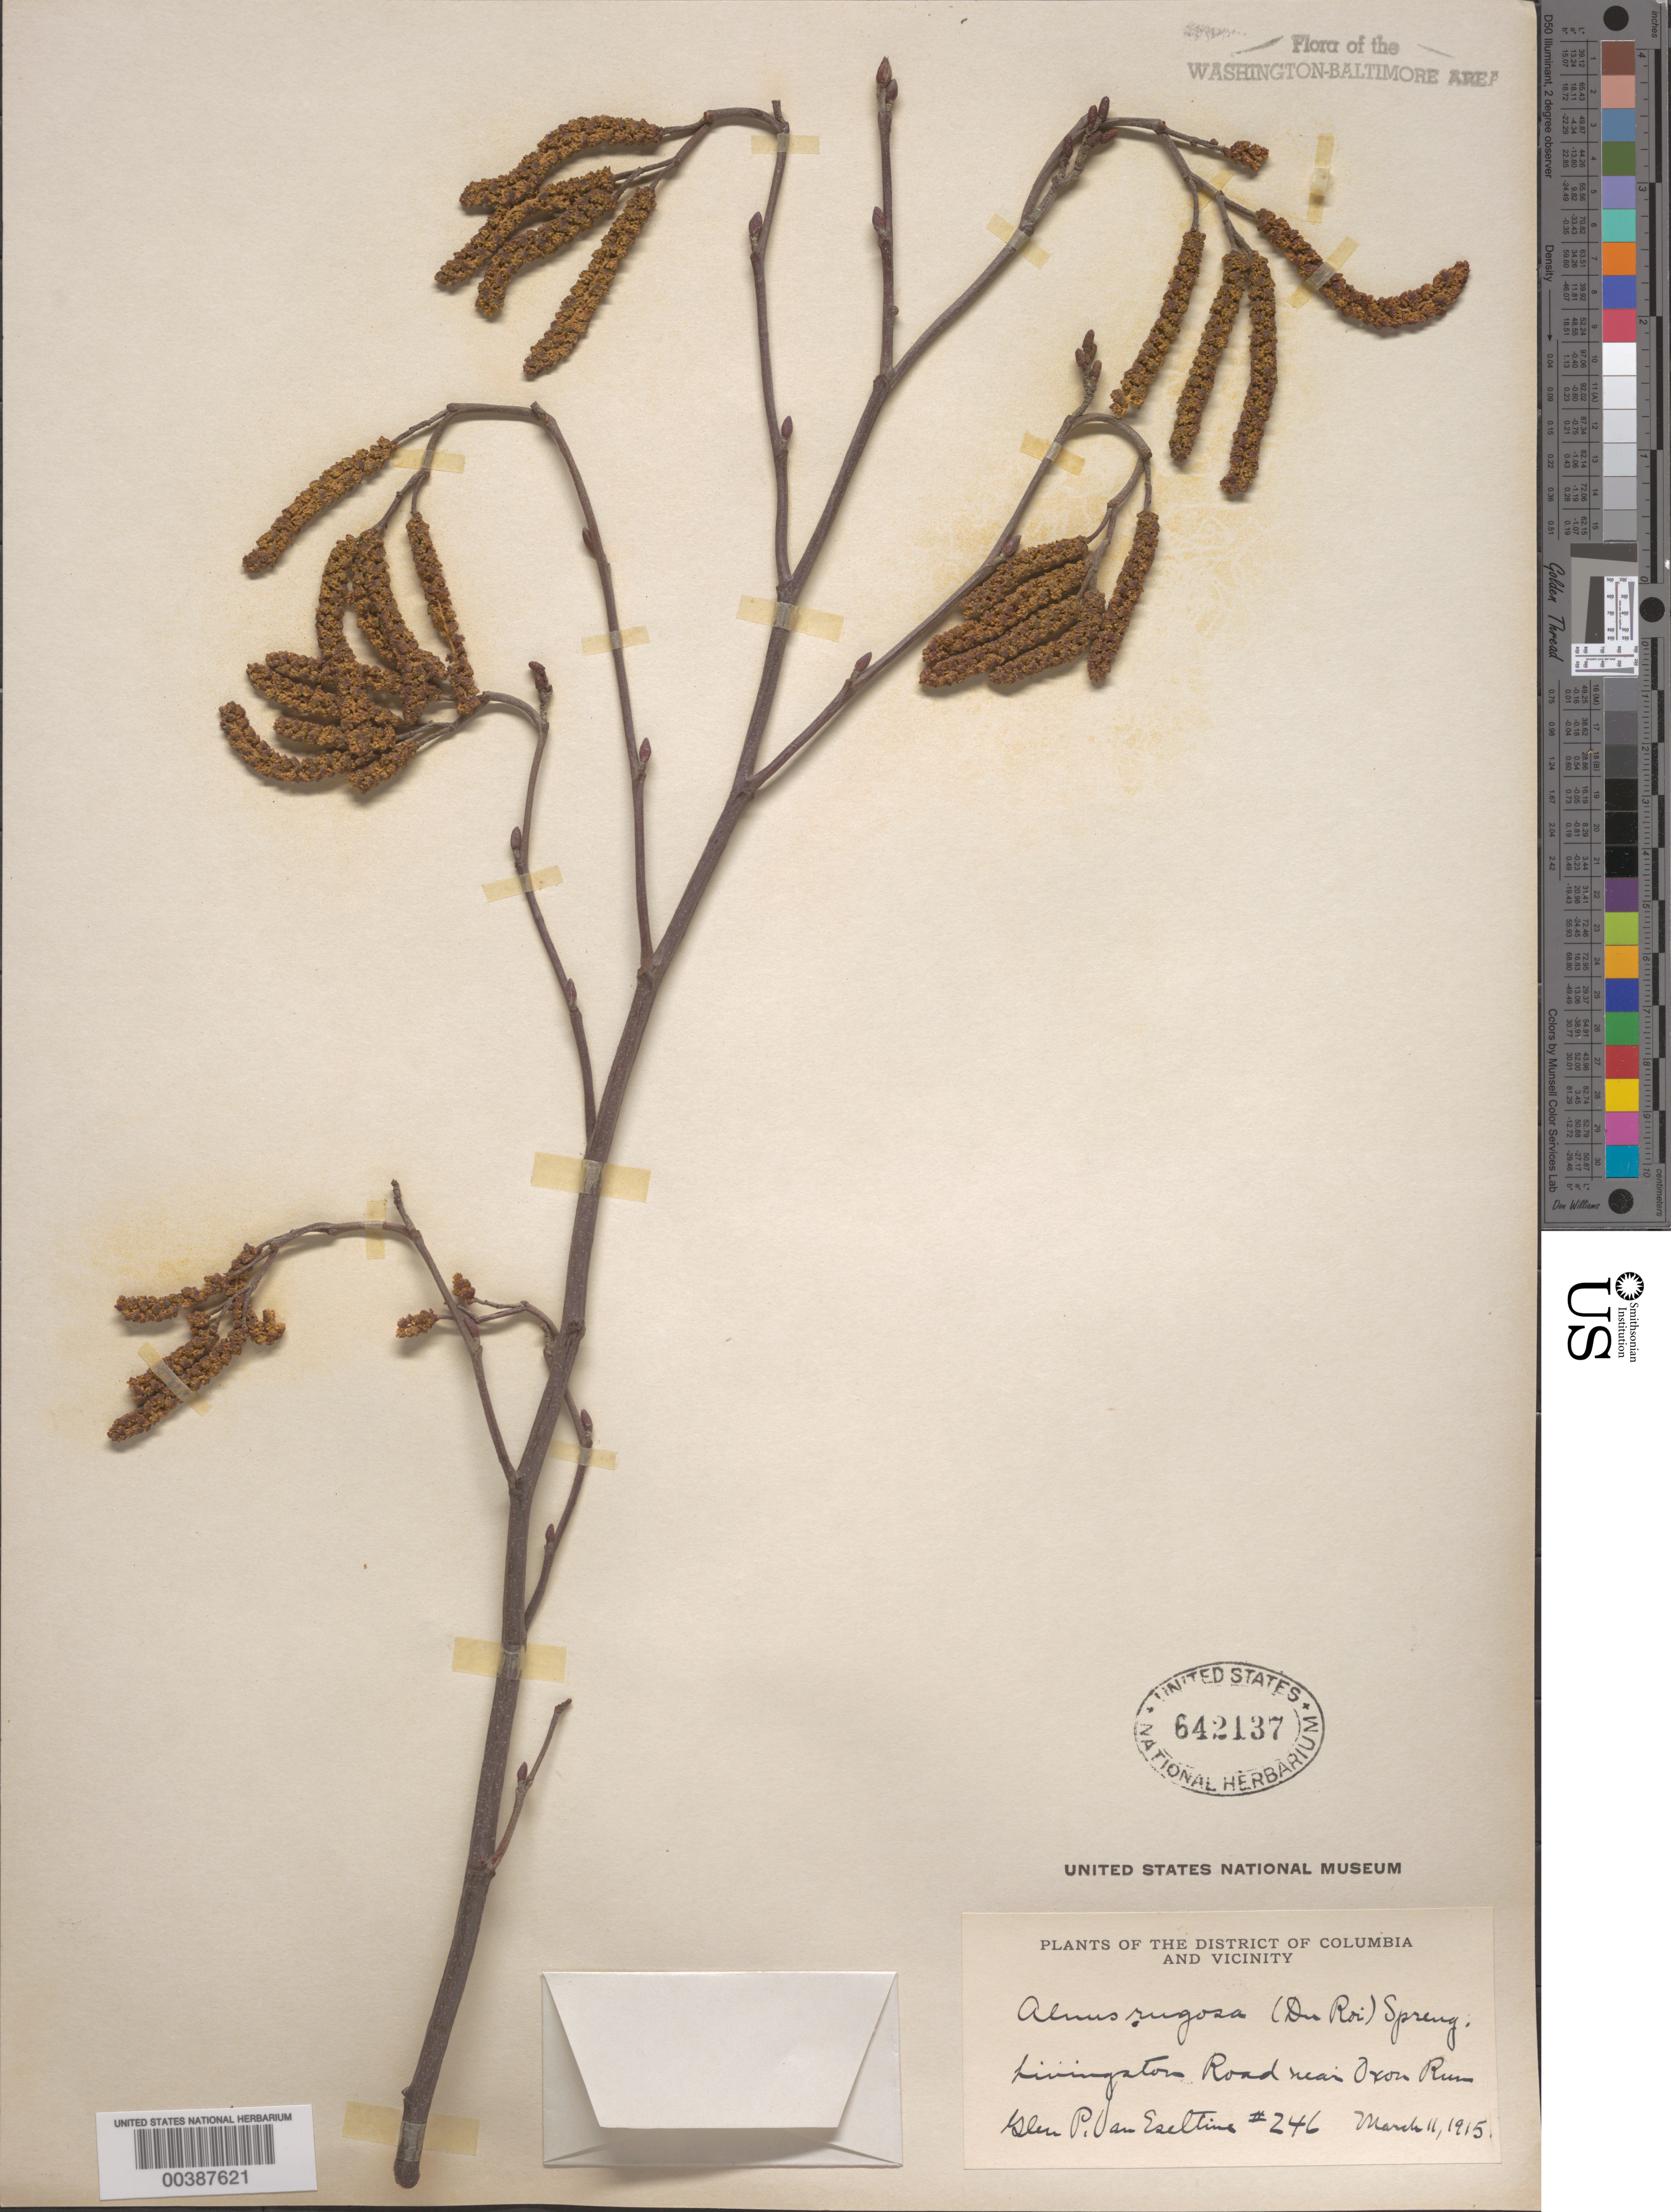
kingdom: Plantae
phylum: Tracheophyta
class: Magnoliopsida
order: Fagales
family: Betulaceae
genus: Alnus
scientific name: Alnus serrulata var. vulgaris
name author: Fernald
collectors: G. P. Van Eseltine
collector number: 246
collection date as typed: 11 Mar 1915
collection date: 1915-03-11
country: United States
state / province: Maryland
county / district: Prince George's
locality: Livingston Road near Oxon Run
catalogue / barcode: US 642137